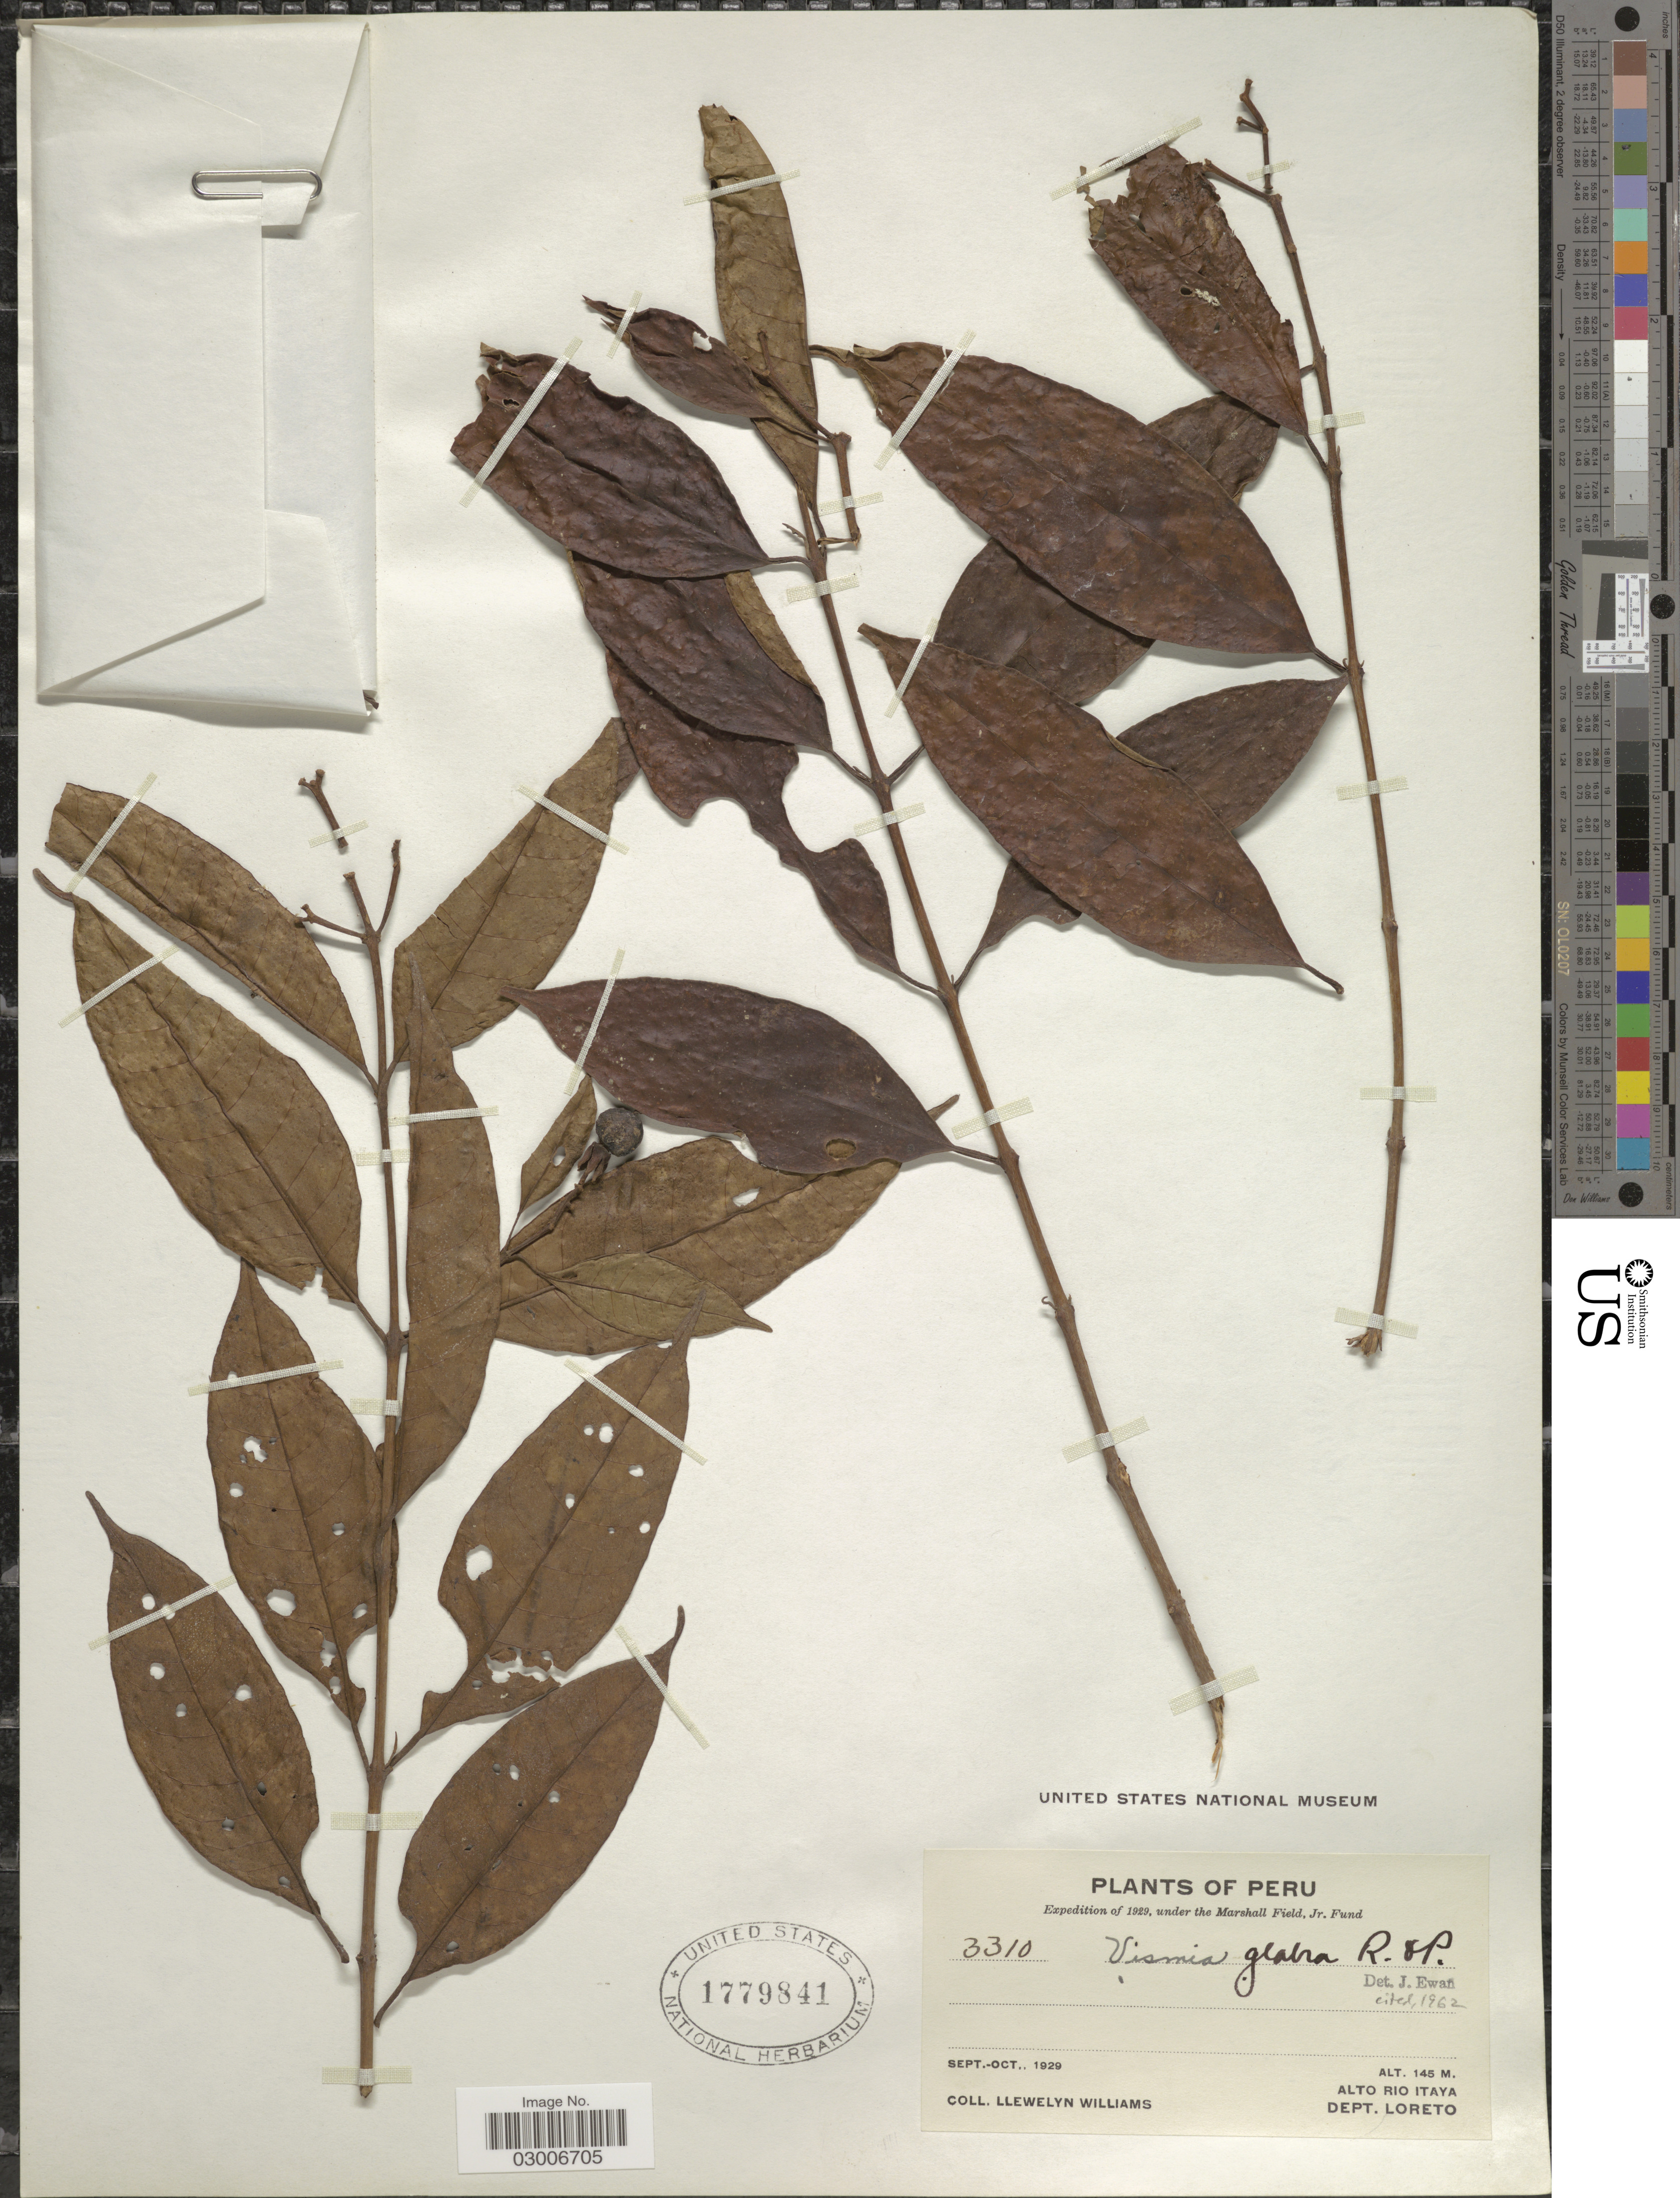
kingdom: Plantae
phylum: Tracheophyta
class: Magnoliopsida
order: Malpighiales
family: Hypericaceae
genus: Vismia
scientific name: Vismia glabra subsp. glabra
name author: Ruiz & Pav.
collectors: Ll. Williams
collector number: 3310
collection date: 1929-09/1929-10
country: Peru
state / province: Loreto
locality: Alto Rio Itaya, Dept. Loreto.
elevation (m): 145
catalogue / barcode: US 1779841